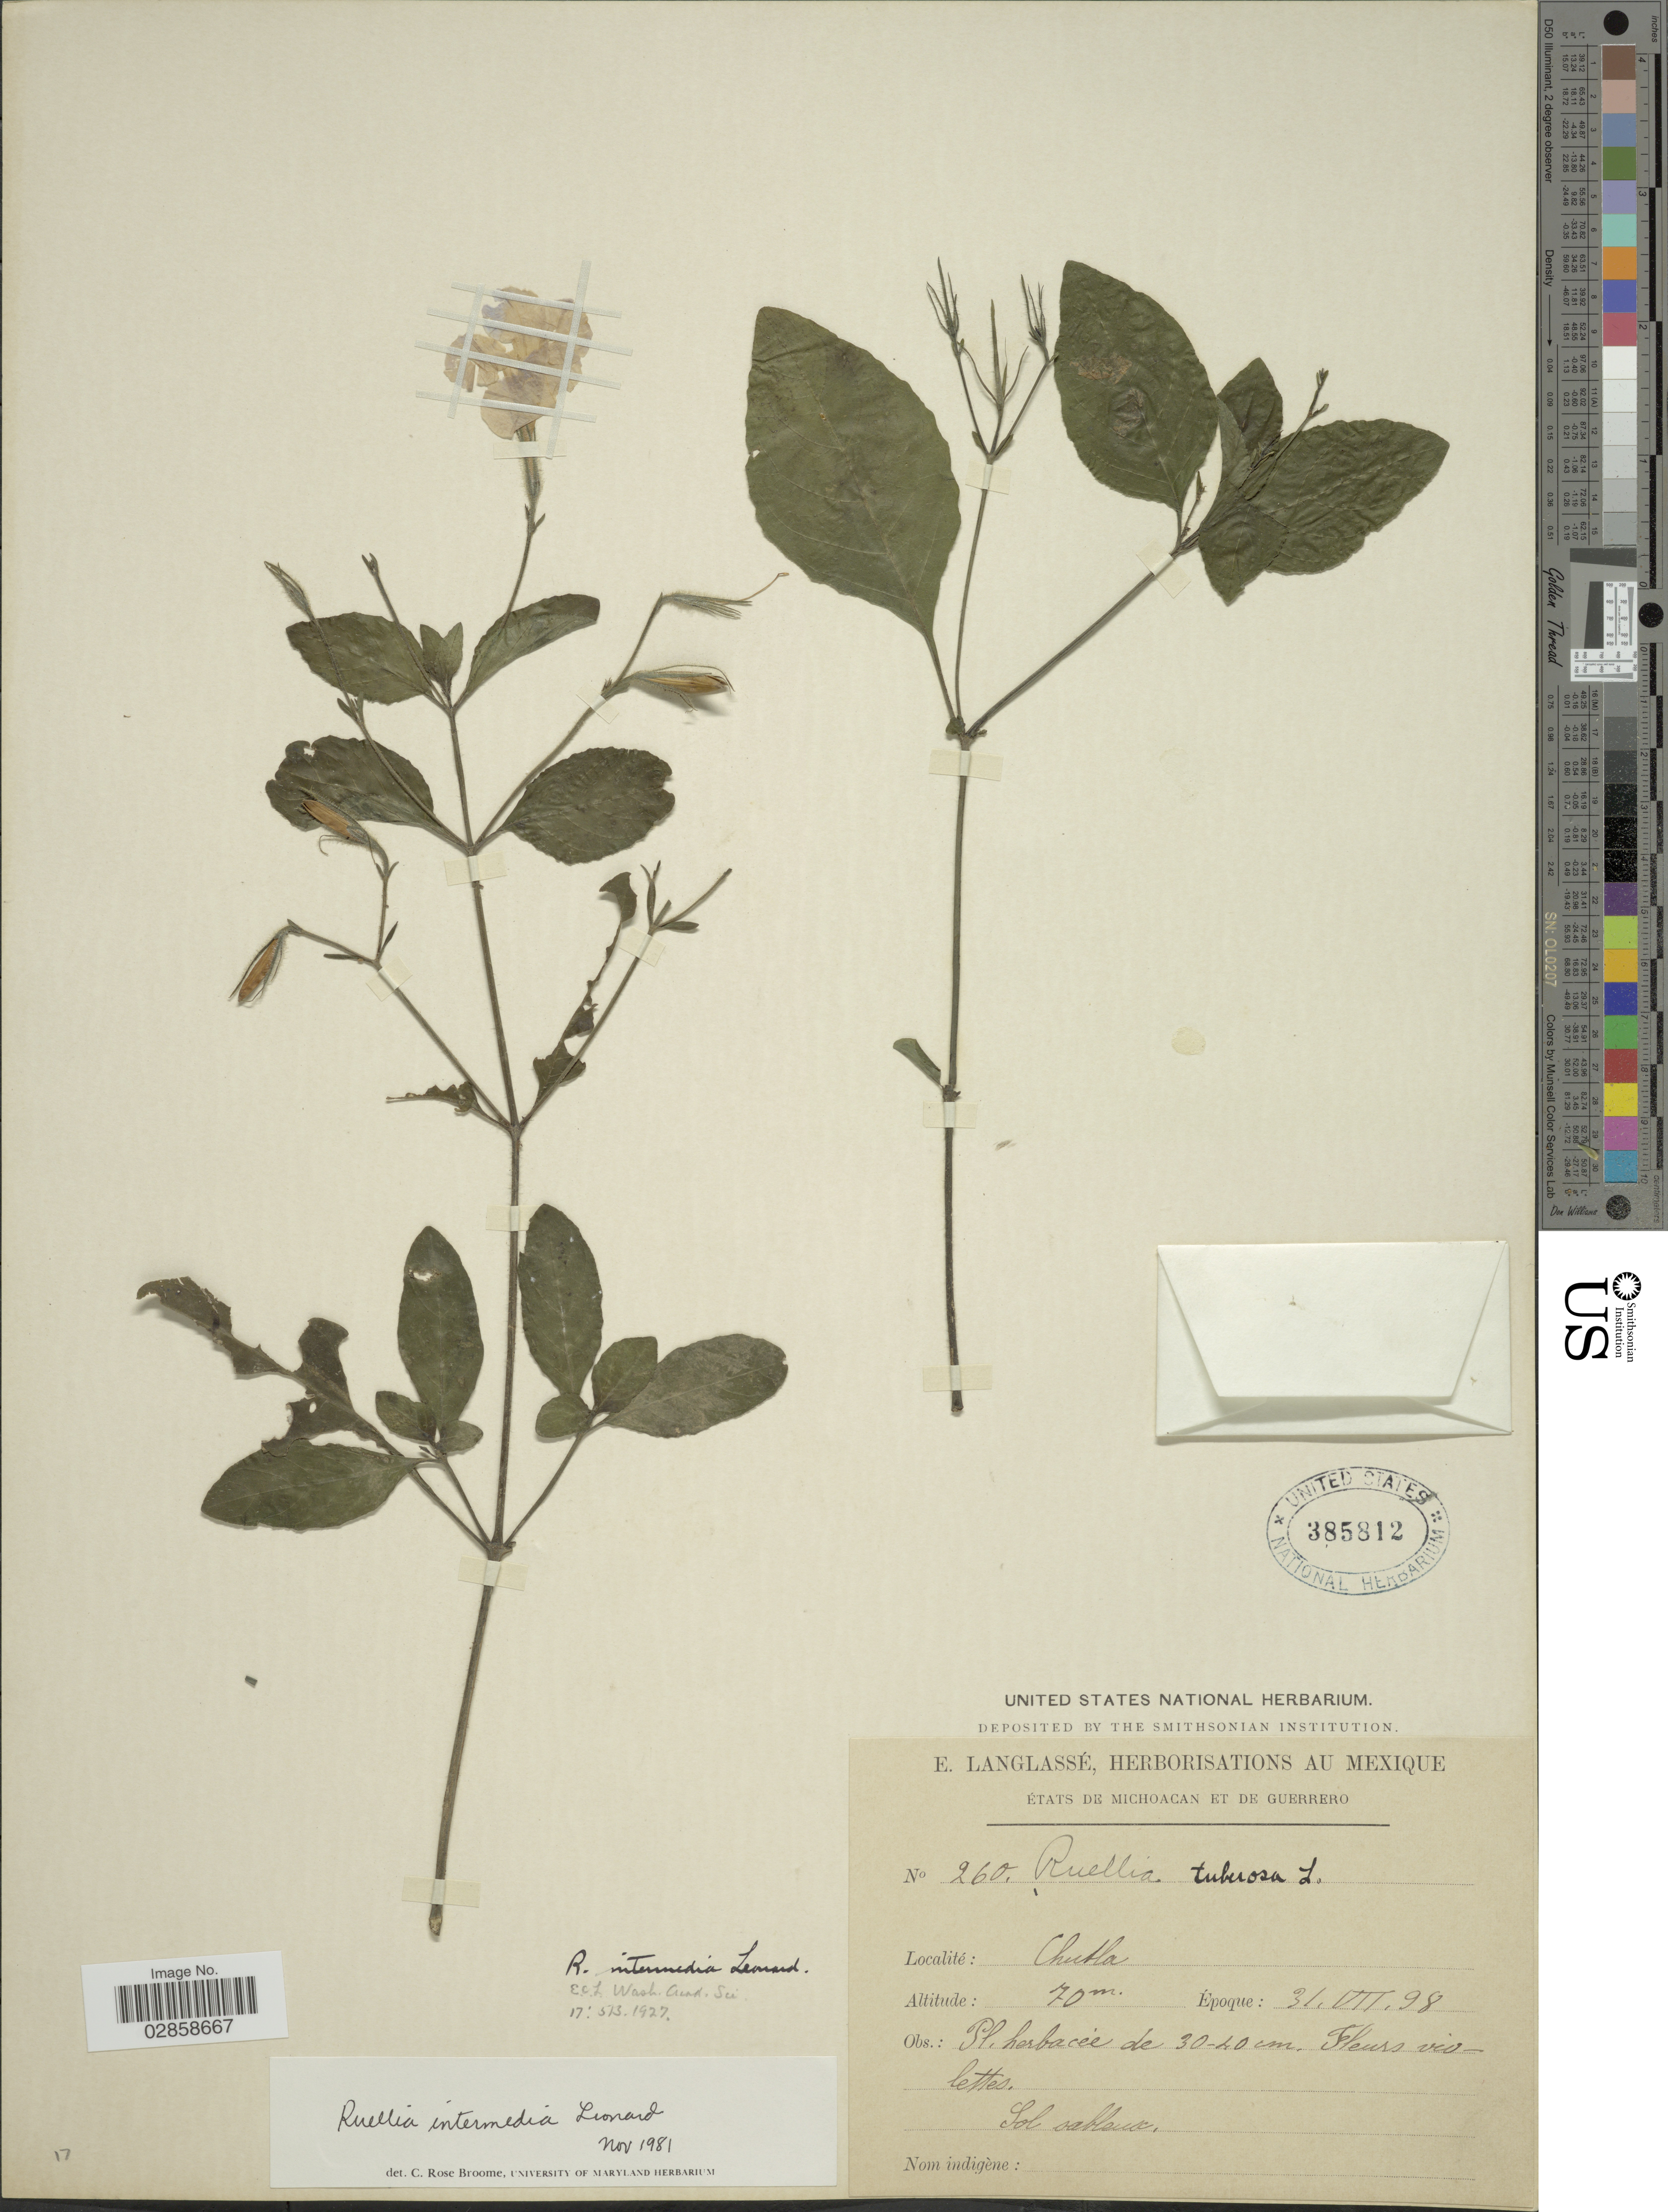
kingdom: Plantae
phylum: Tracheophyta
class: Magnoliopsida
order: Lamiales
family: Acanthaceae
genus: Ruellia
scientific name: Ruellia intermedia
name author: Leonard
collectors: E. Langlassé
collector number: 260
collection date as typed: Transcribed d/m/y: 31/7/98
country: Mexico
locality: États de Michoacan et de Guerrero. Chutla.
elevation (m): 70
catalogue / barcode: US 385812